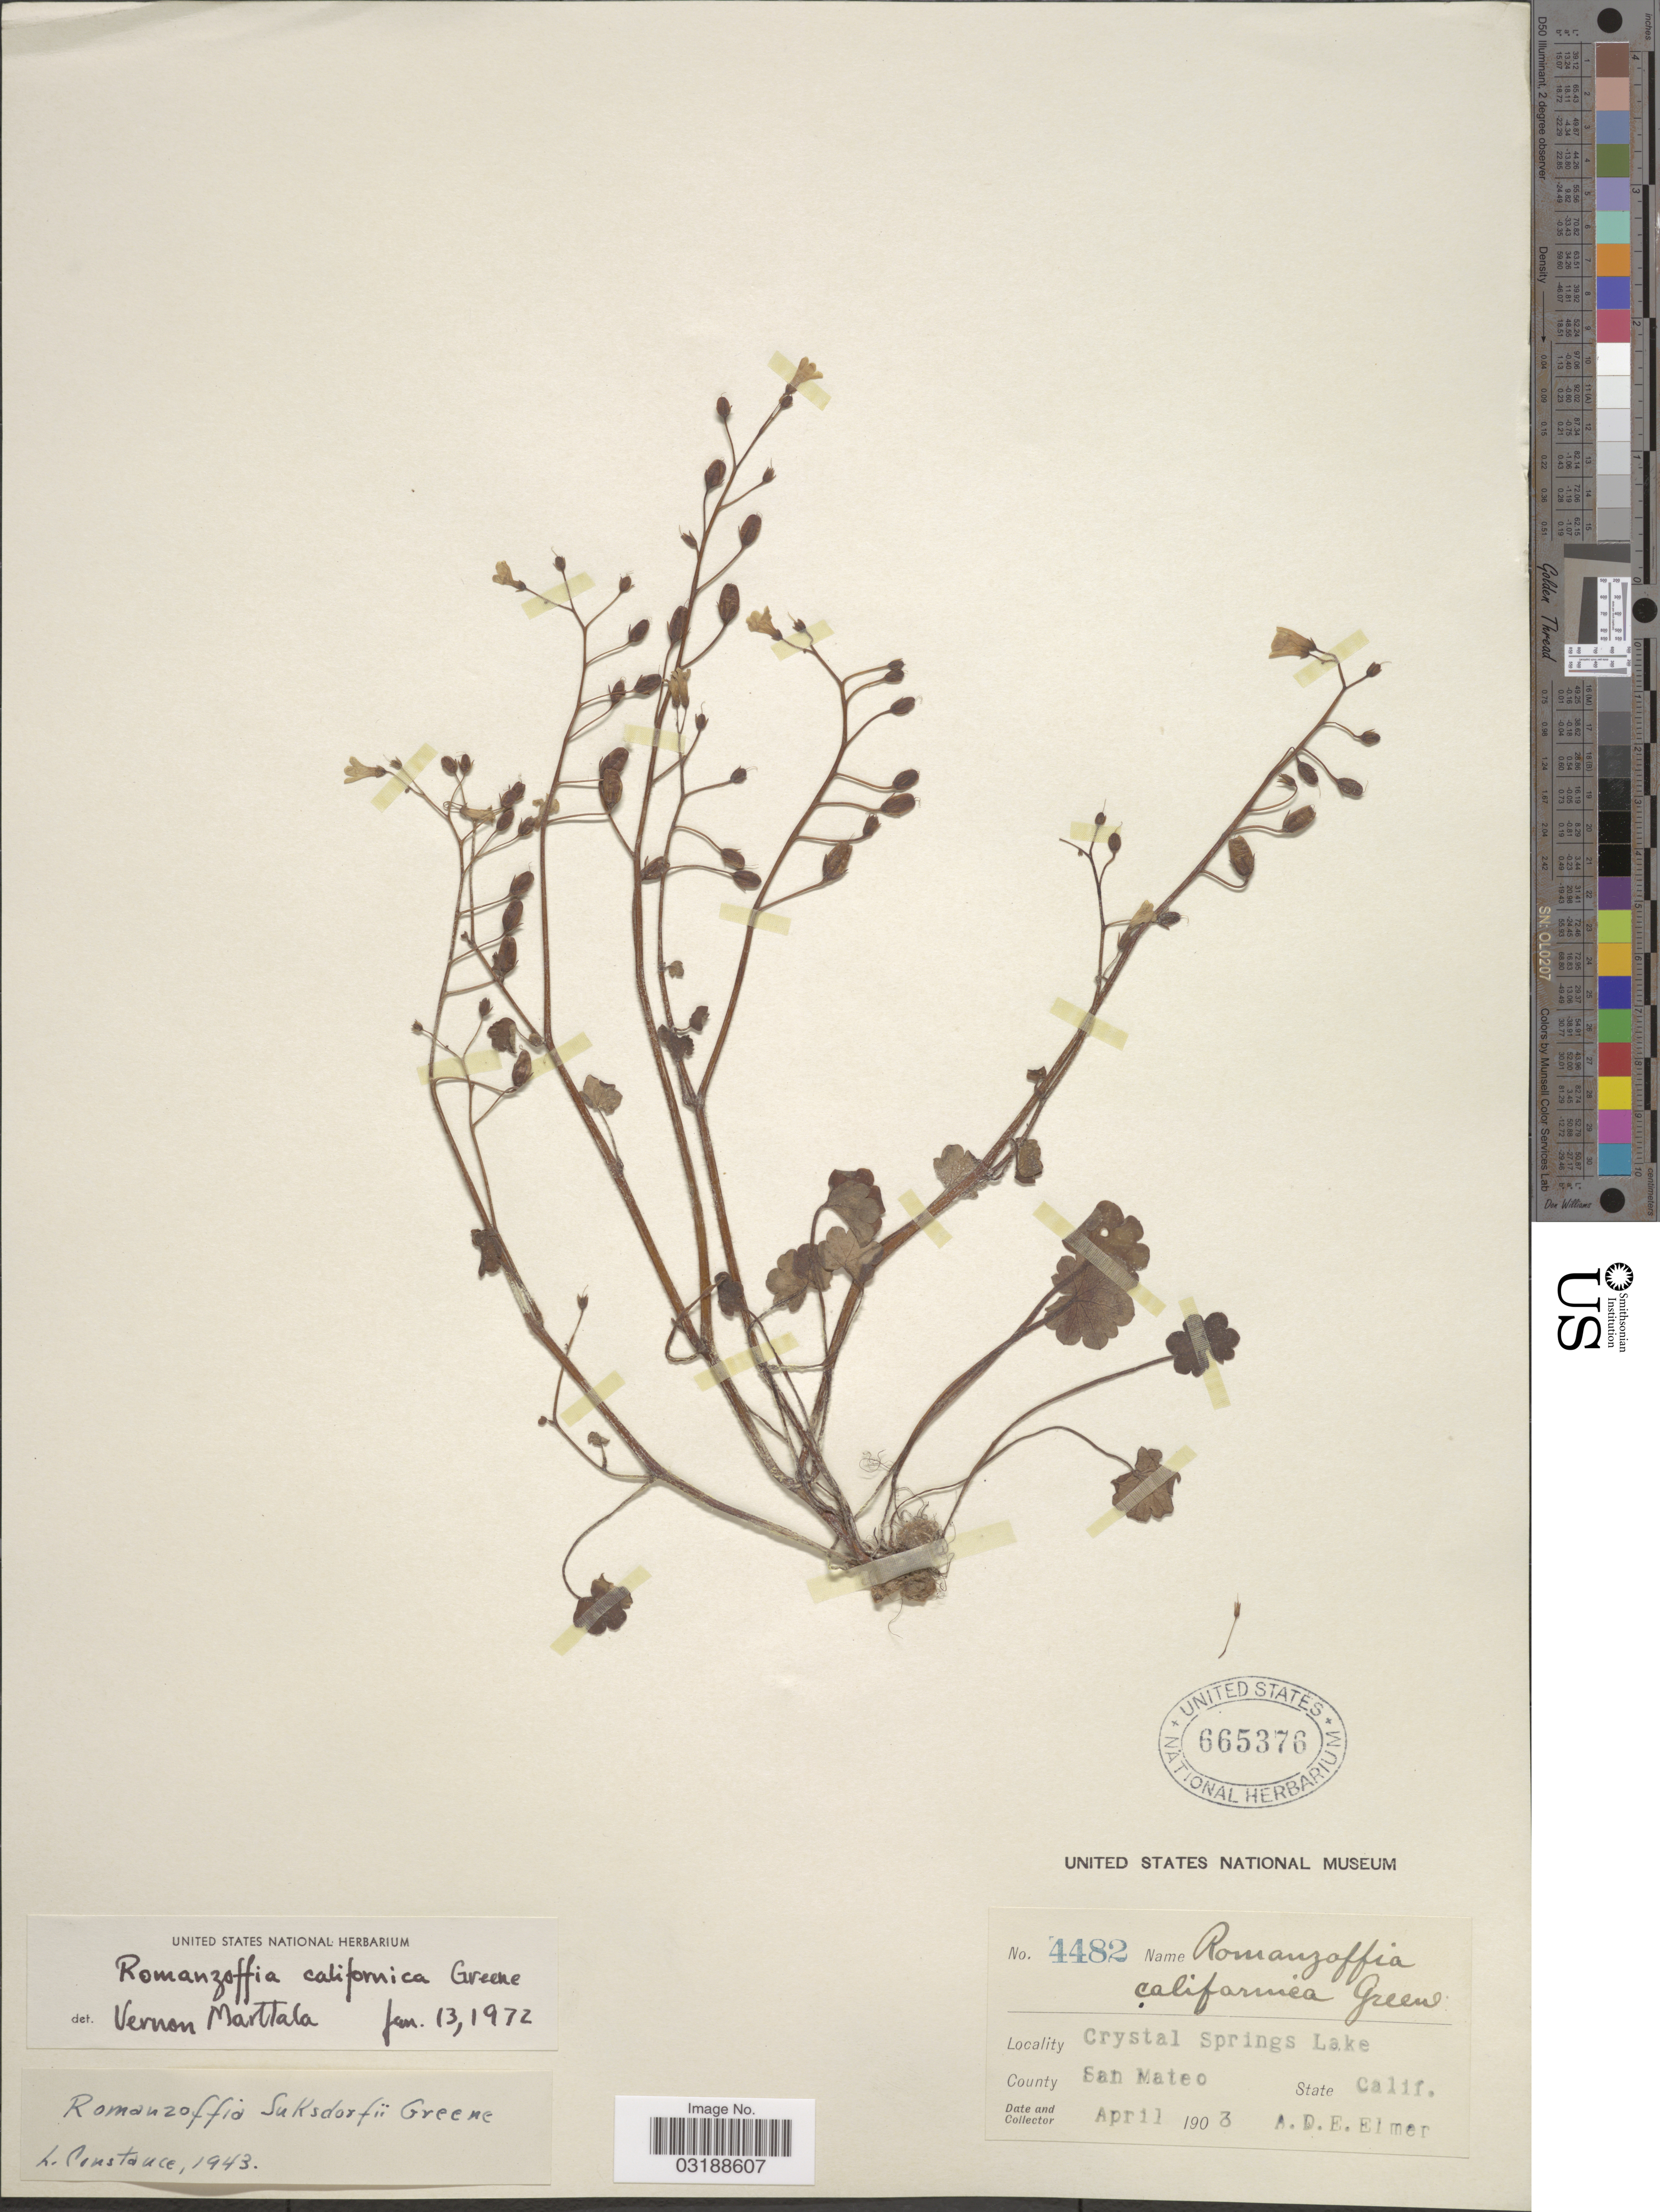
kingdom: Plantae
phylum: Tracheophyta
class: Magnoliopsida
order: Boraginales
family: Hydrophyllaceae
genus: Romanzoffia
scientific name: Romanzoffia californica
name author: Greene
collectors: A. D. E. Elmer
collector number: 4482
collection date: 1903-04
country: United States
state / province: California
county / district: San Mateo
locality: Crystal Springs Lake, County San Mateo.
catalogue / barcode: US 665376